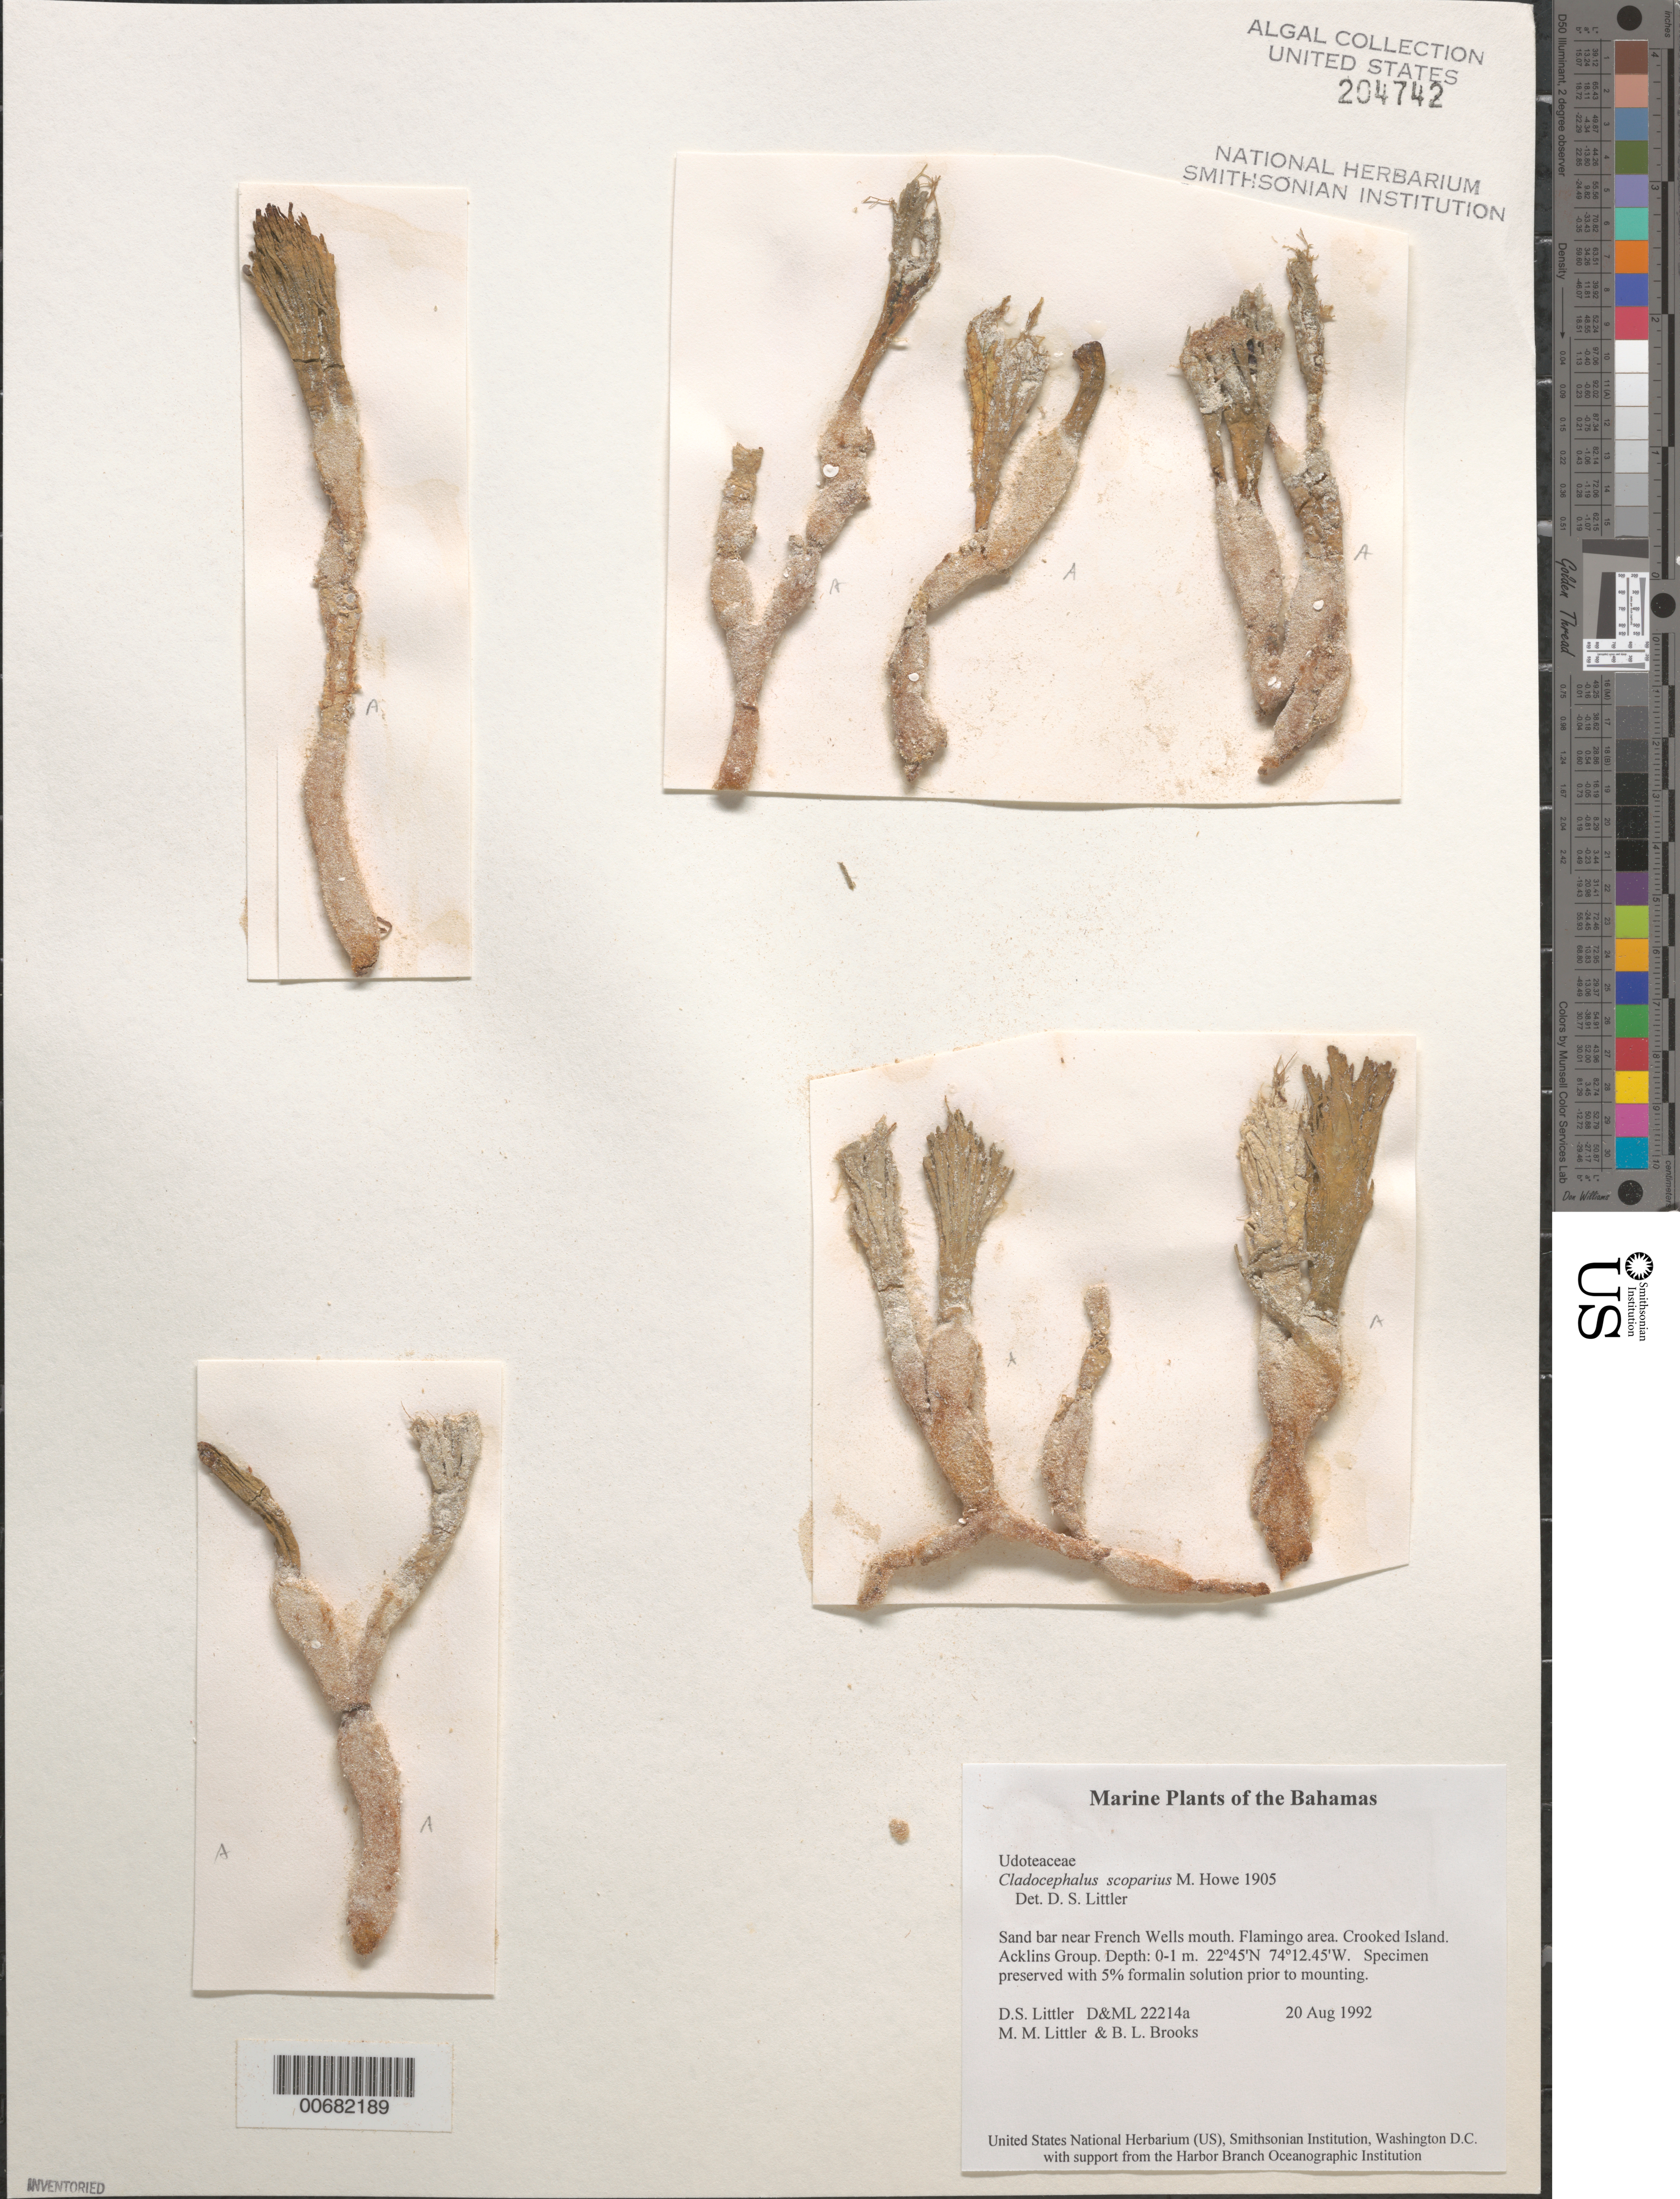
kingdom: Plantae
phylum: Chlorophyta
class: Ulvophyceae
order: Bryopsidales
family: Dichotomosiphonaceae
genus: Cladocephalus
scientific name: Cladocephalus scoparius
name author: M. Howe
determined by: Littler, D. S.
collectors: D. S. Littler, M. M. Littler & B. Brooks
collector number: D&ML 22214a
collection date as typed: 20 Aug 1992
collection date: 1992-08-20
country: Bahamas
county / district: Crooked Island District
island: Crooked Island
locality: Sand bar near French Wells mouth, Flamingo area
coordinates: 22 45' N, 74 12.45' W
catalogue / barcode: US 204742